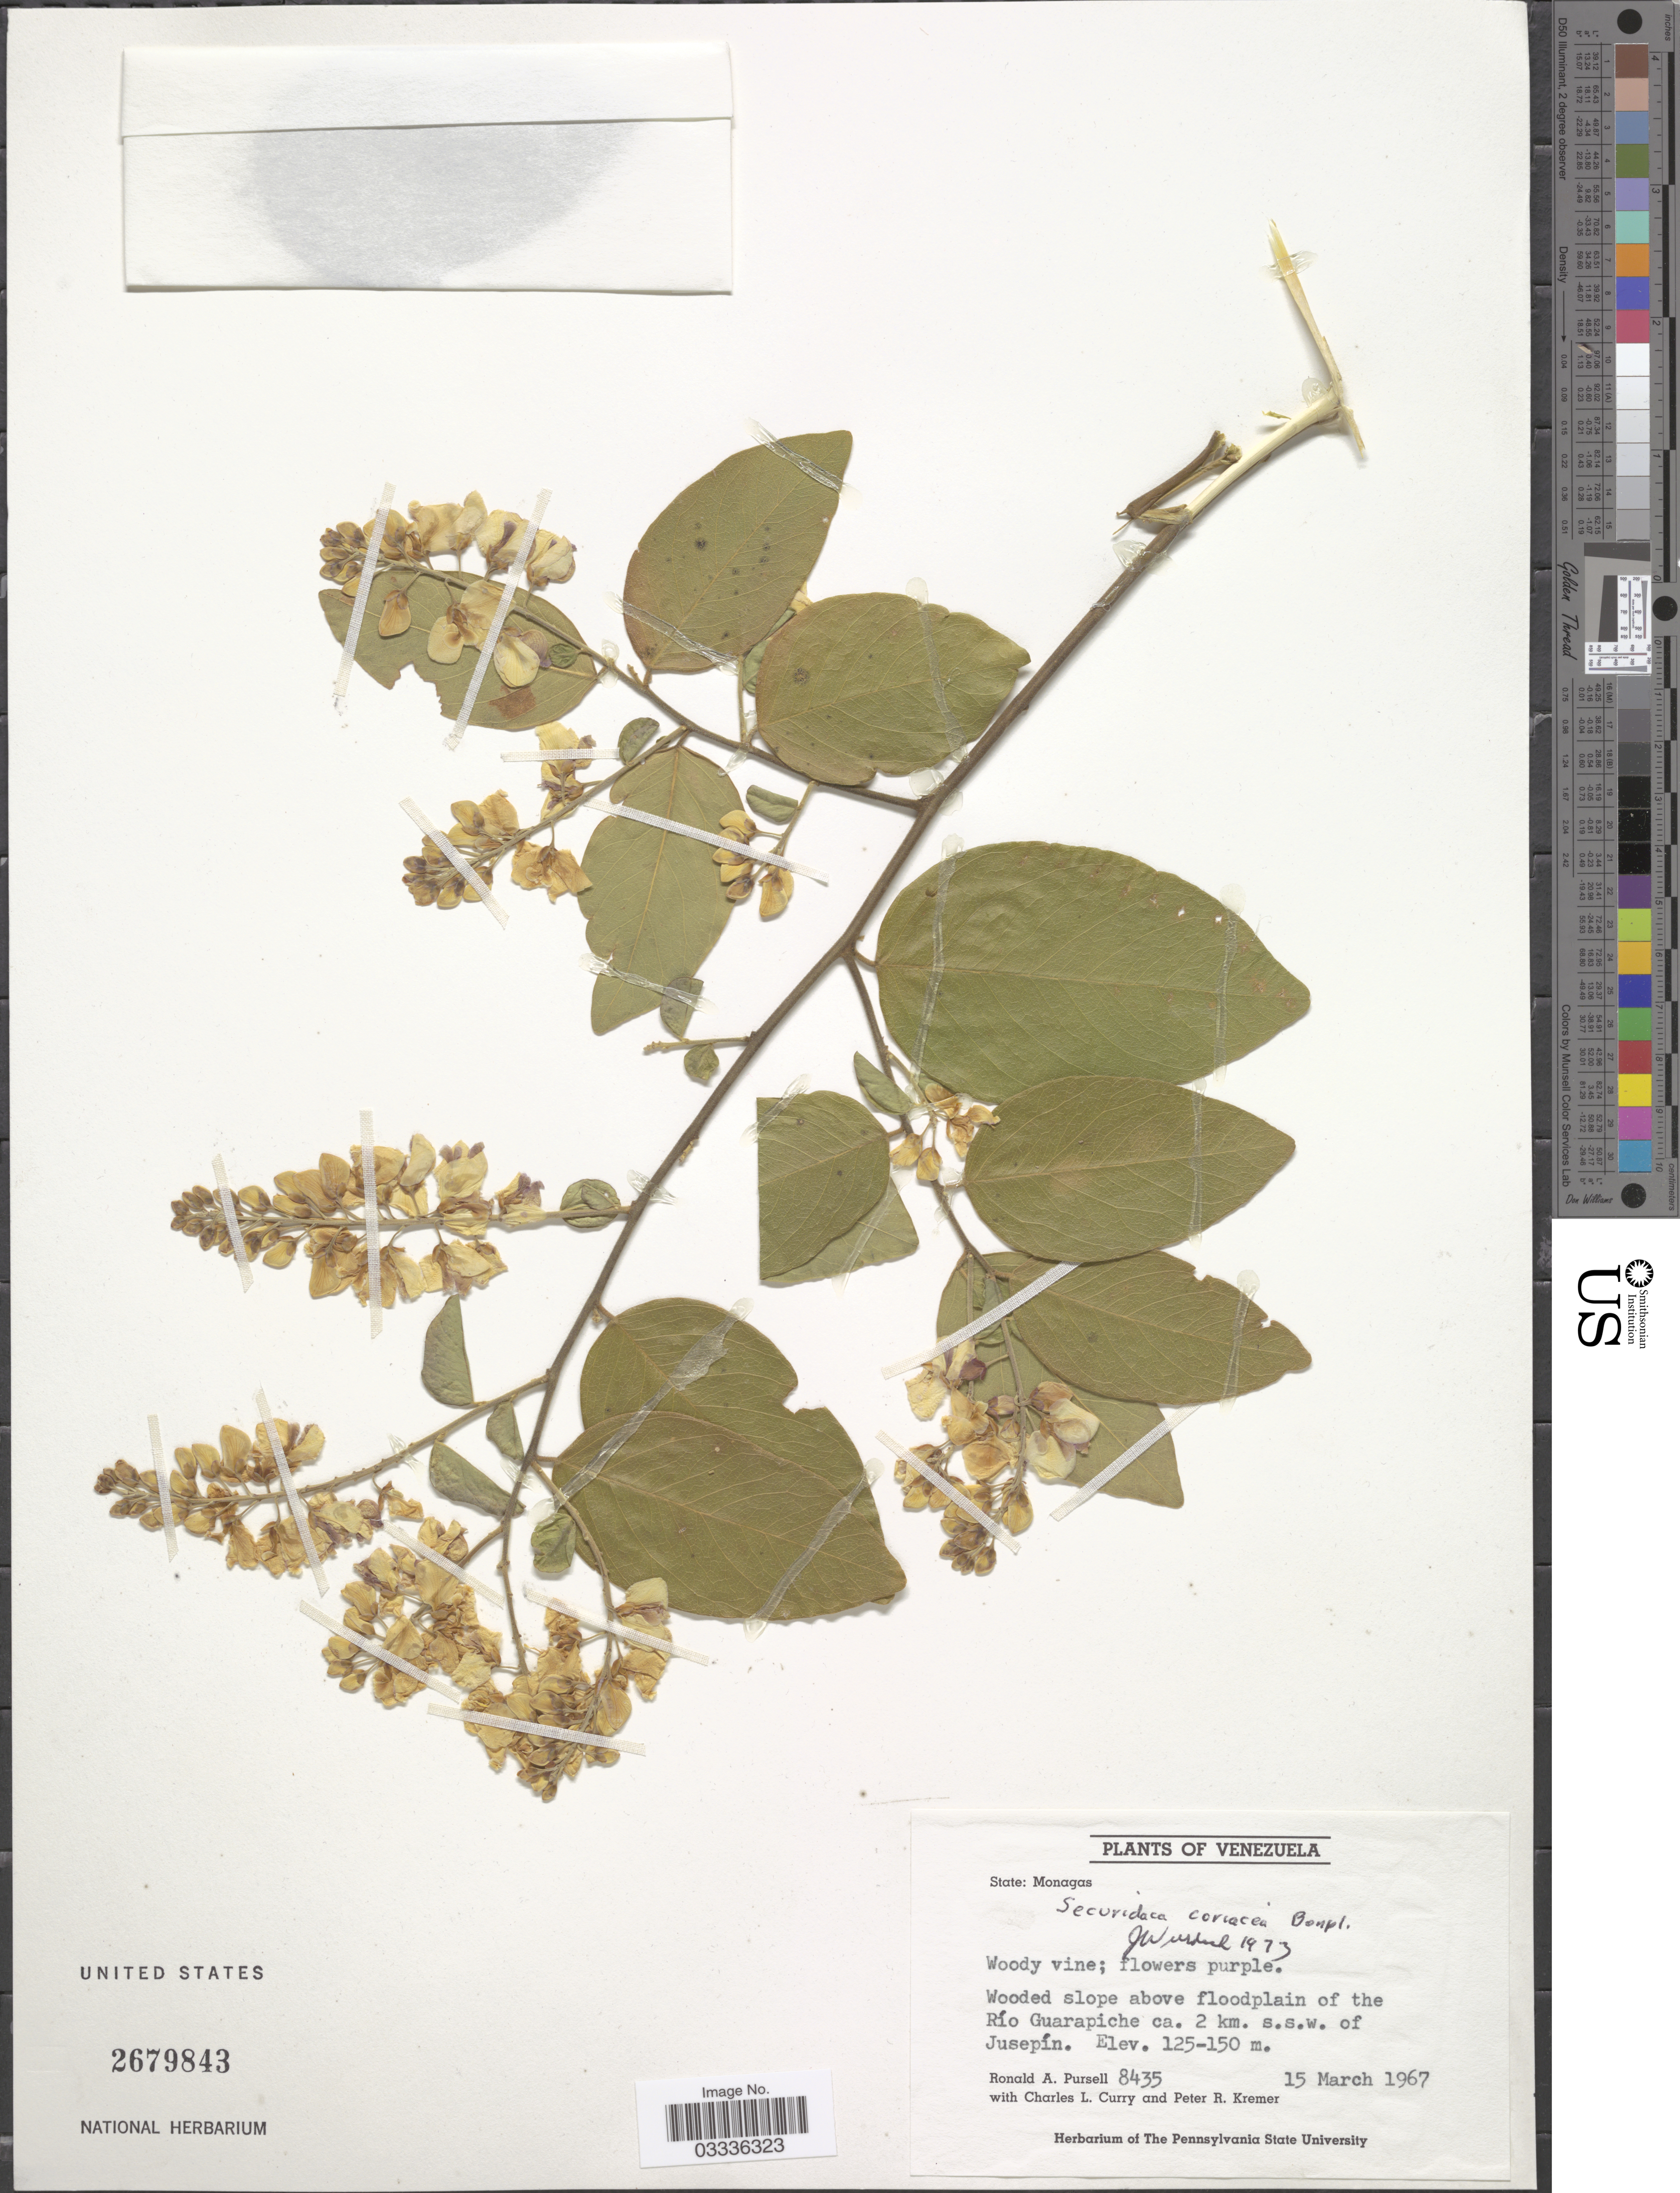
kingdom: Plantae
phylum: Tracheophyta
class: Magnoliopsida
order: Fabales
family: Polygalaceae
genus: Securidaca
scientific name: Securidaca coriacea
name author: Bonpl. ex Steud.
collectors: R. A. Pursell, C. L. Curry & P. Kremer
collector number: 8435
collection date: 1967-03-15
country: Venezuela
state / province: Monagas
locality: Wooded slope above floodplain of the Río Guarapiche ca. 2 km. s.s.w. of Jusepín.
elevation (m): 125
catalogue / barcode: US 2679843